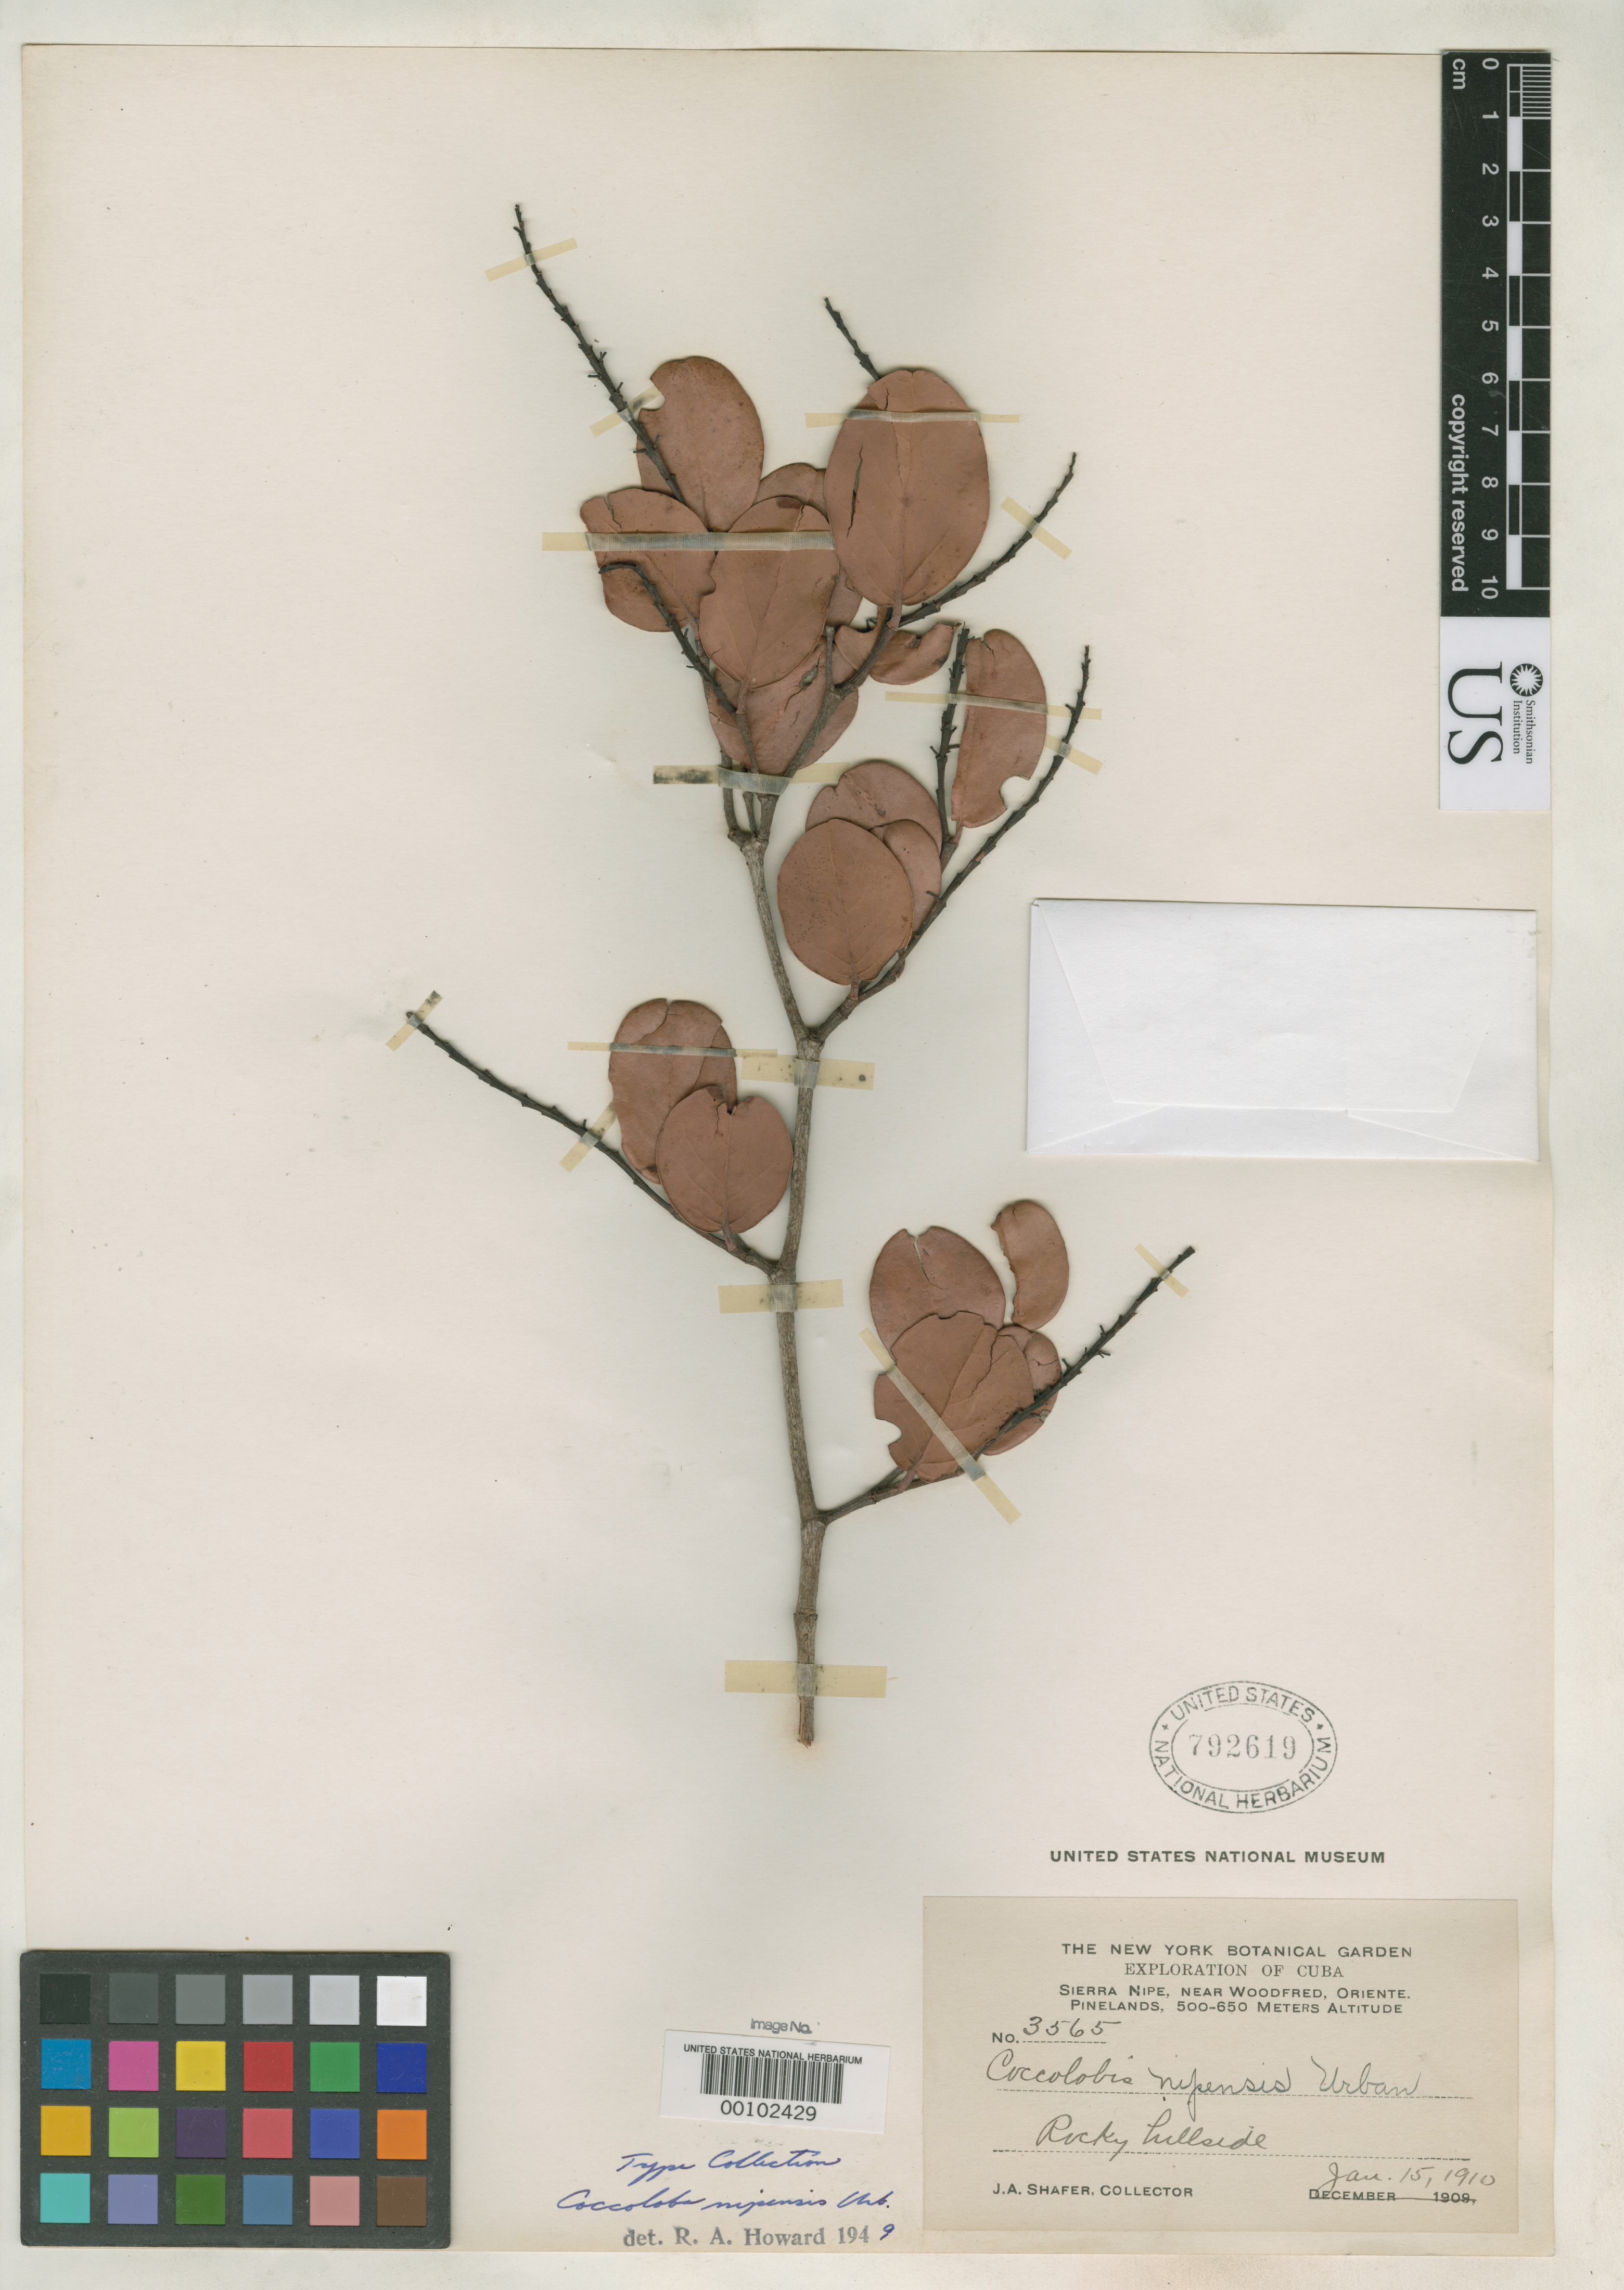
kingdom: Plantae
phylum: Tracheophyta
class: Magnoliopsida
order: Caryophyllales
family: Polygonaceae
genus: Coccoloba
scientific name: Coccoloba nipensis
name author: Urb.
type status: Isotype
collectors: J. A. Shafer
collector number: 3565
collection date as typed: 15 Jan 1910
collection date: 1910-01-15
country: Cuba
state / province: Oriente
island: Greater Antilles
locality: Sierre Nipe.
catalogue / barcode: US 792619